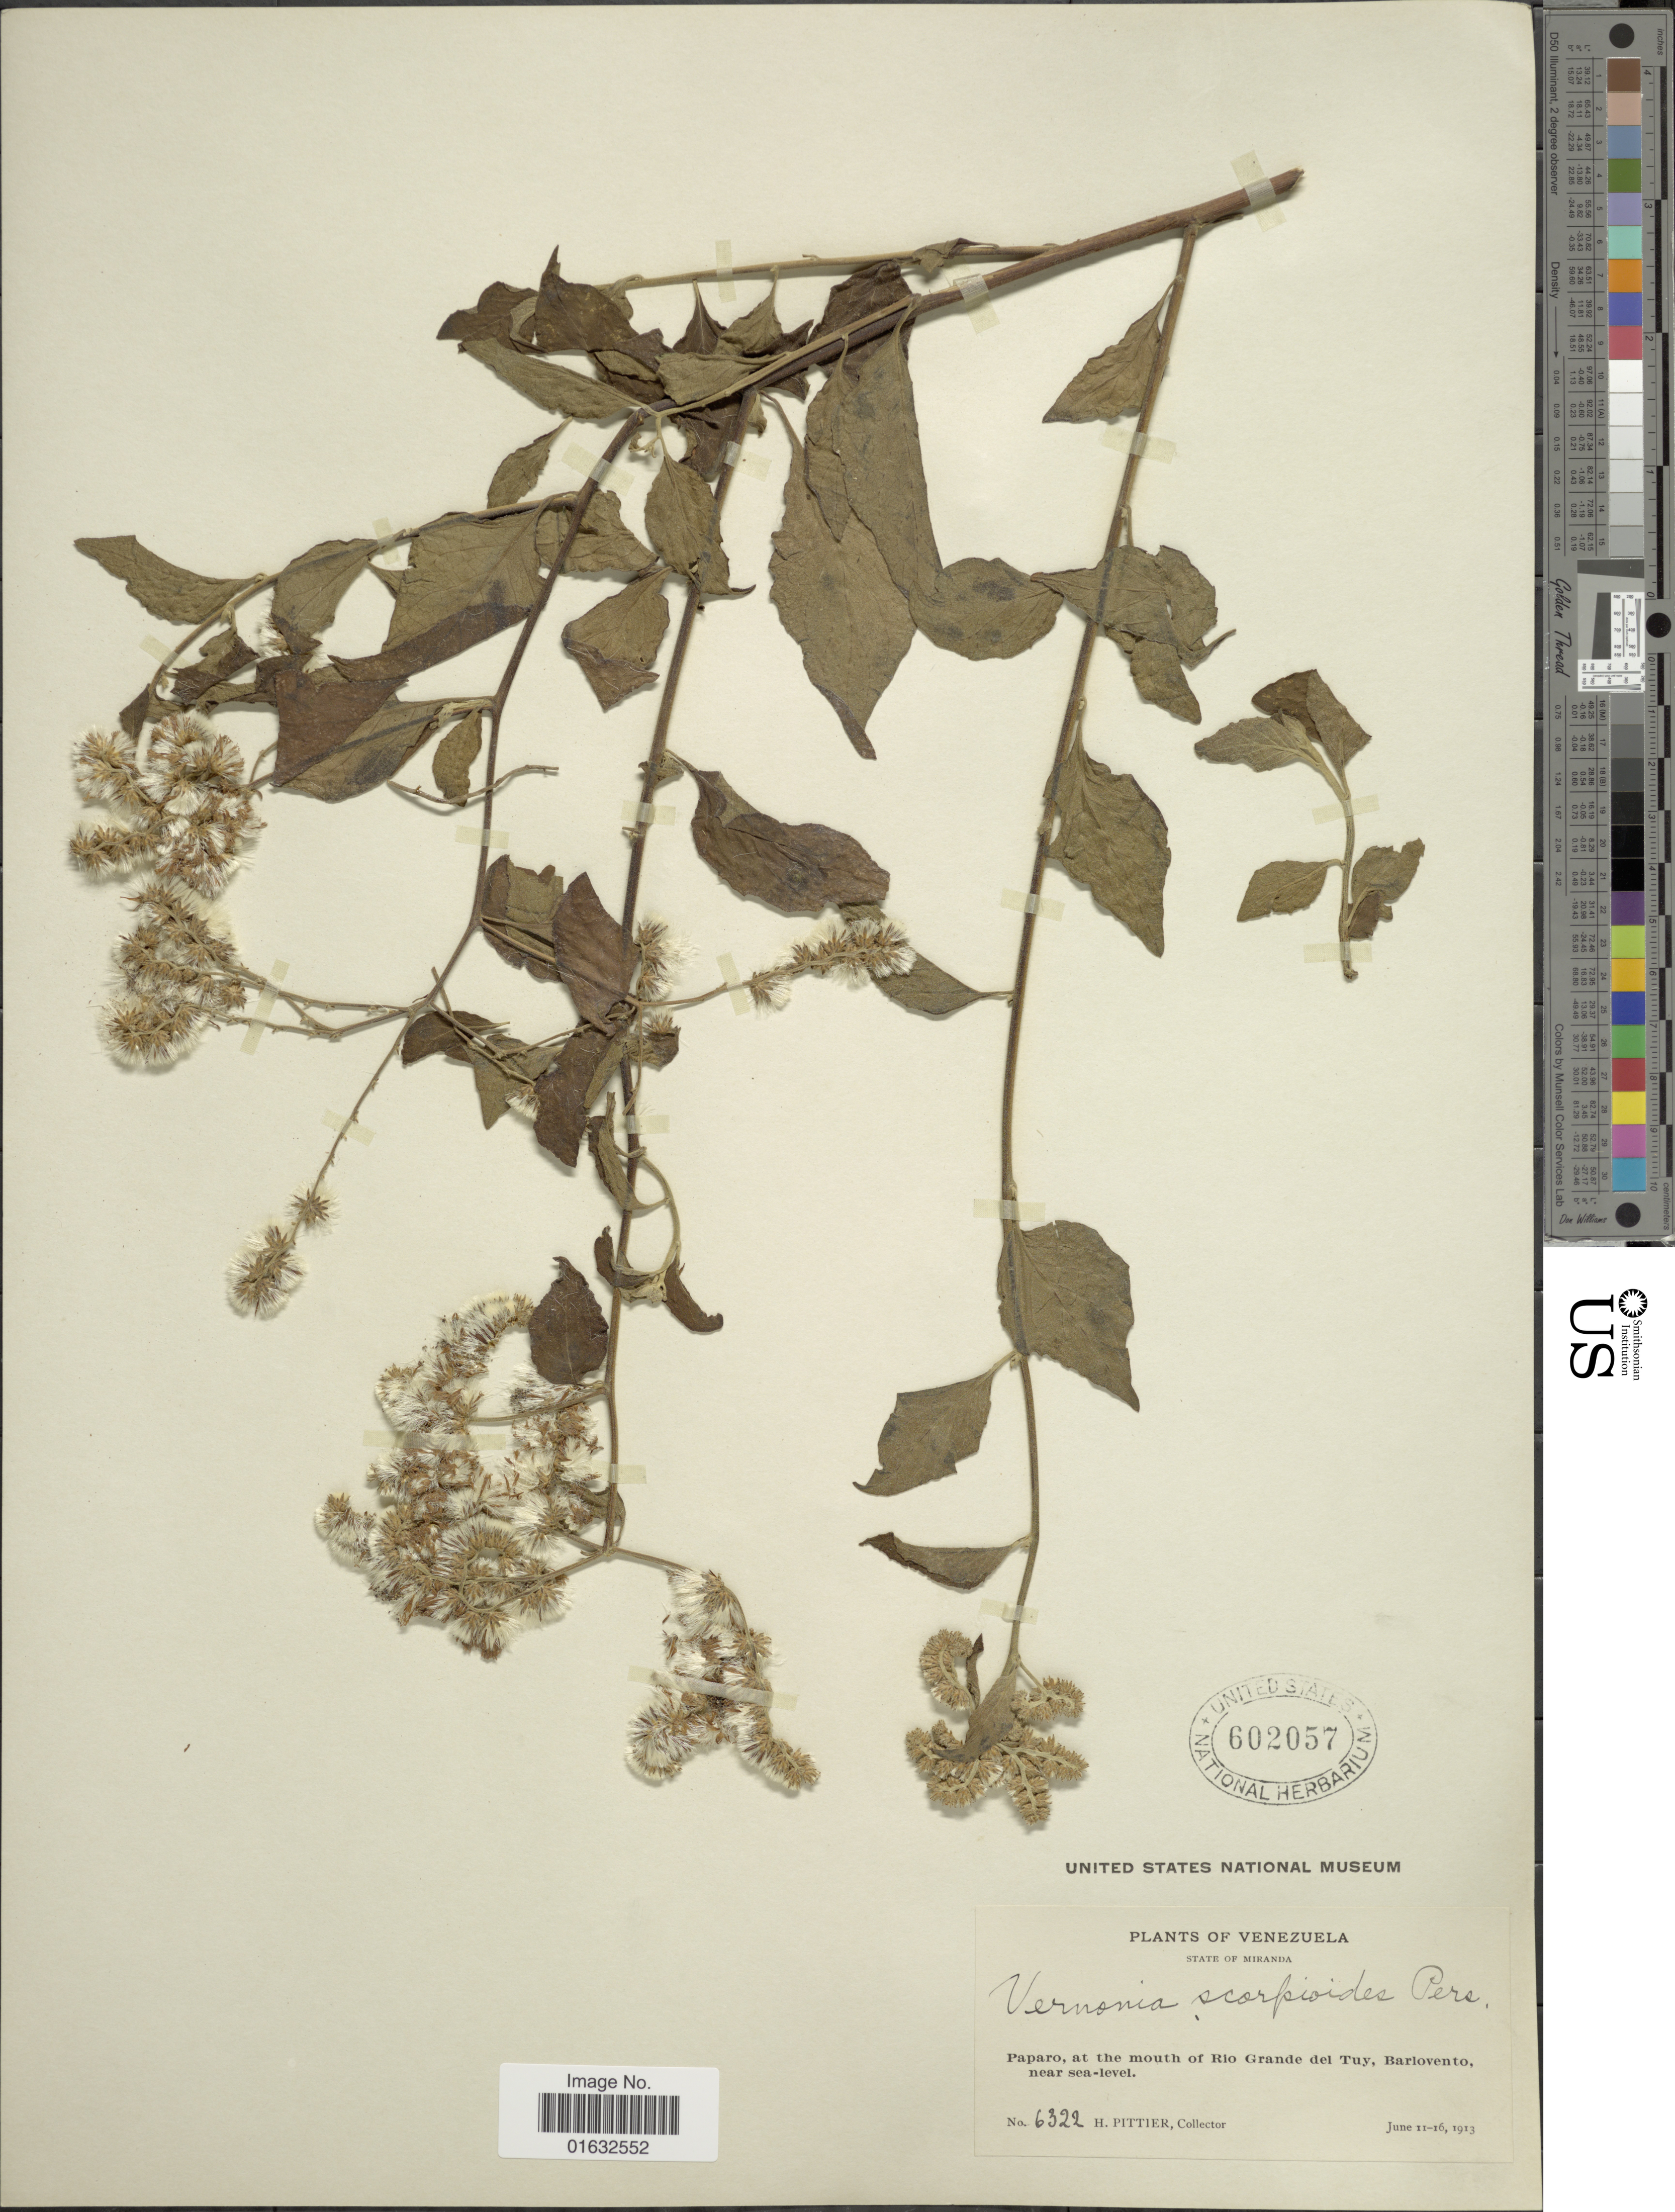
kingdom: Plantae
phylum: Tracheophyta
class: Magnoliopsida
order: Asterales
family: Asteraceae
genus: Cyrtocymura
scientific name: Cyrtocymura scorpioides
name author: (Lam.) H. Rob.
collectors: H. F. Pittier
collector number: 6322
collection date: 1913-06-11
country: Venezuela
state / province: Miranda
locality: Paparo, at the mouth of Rio Grande del Tuy, Barlovento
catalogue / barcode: US 602057